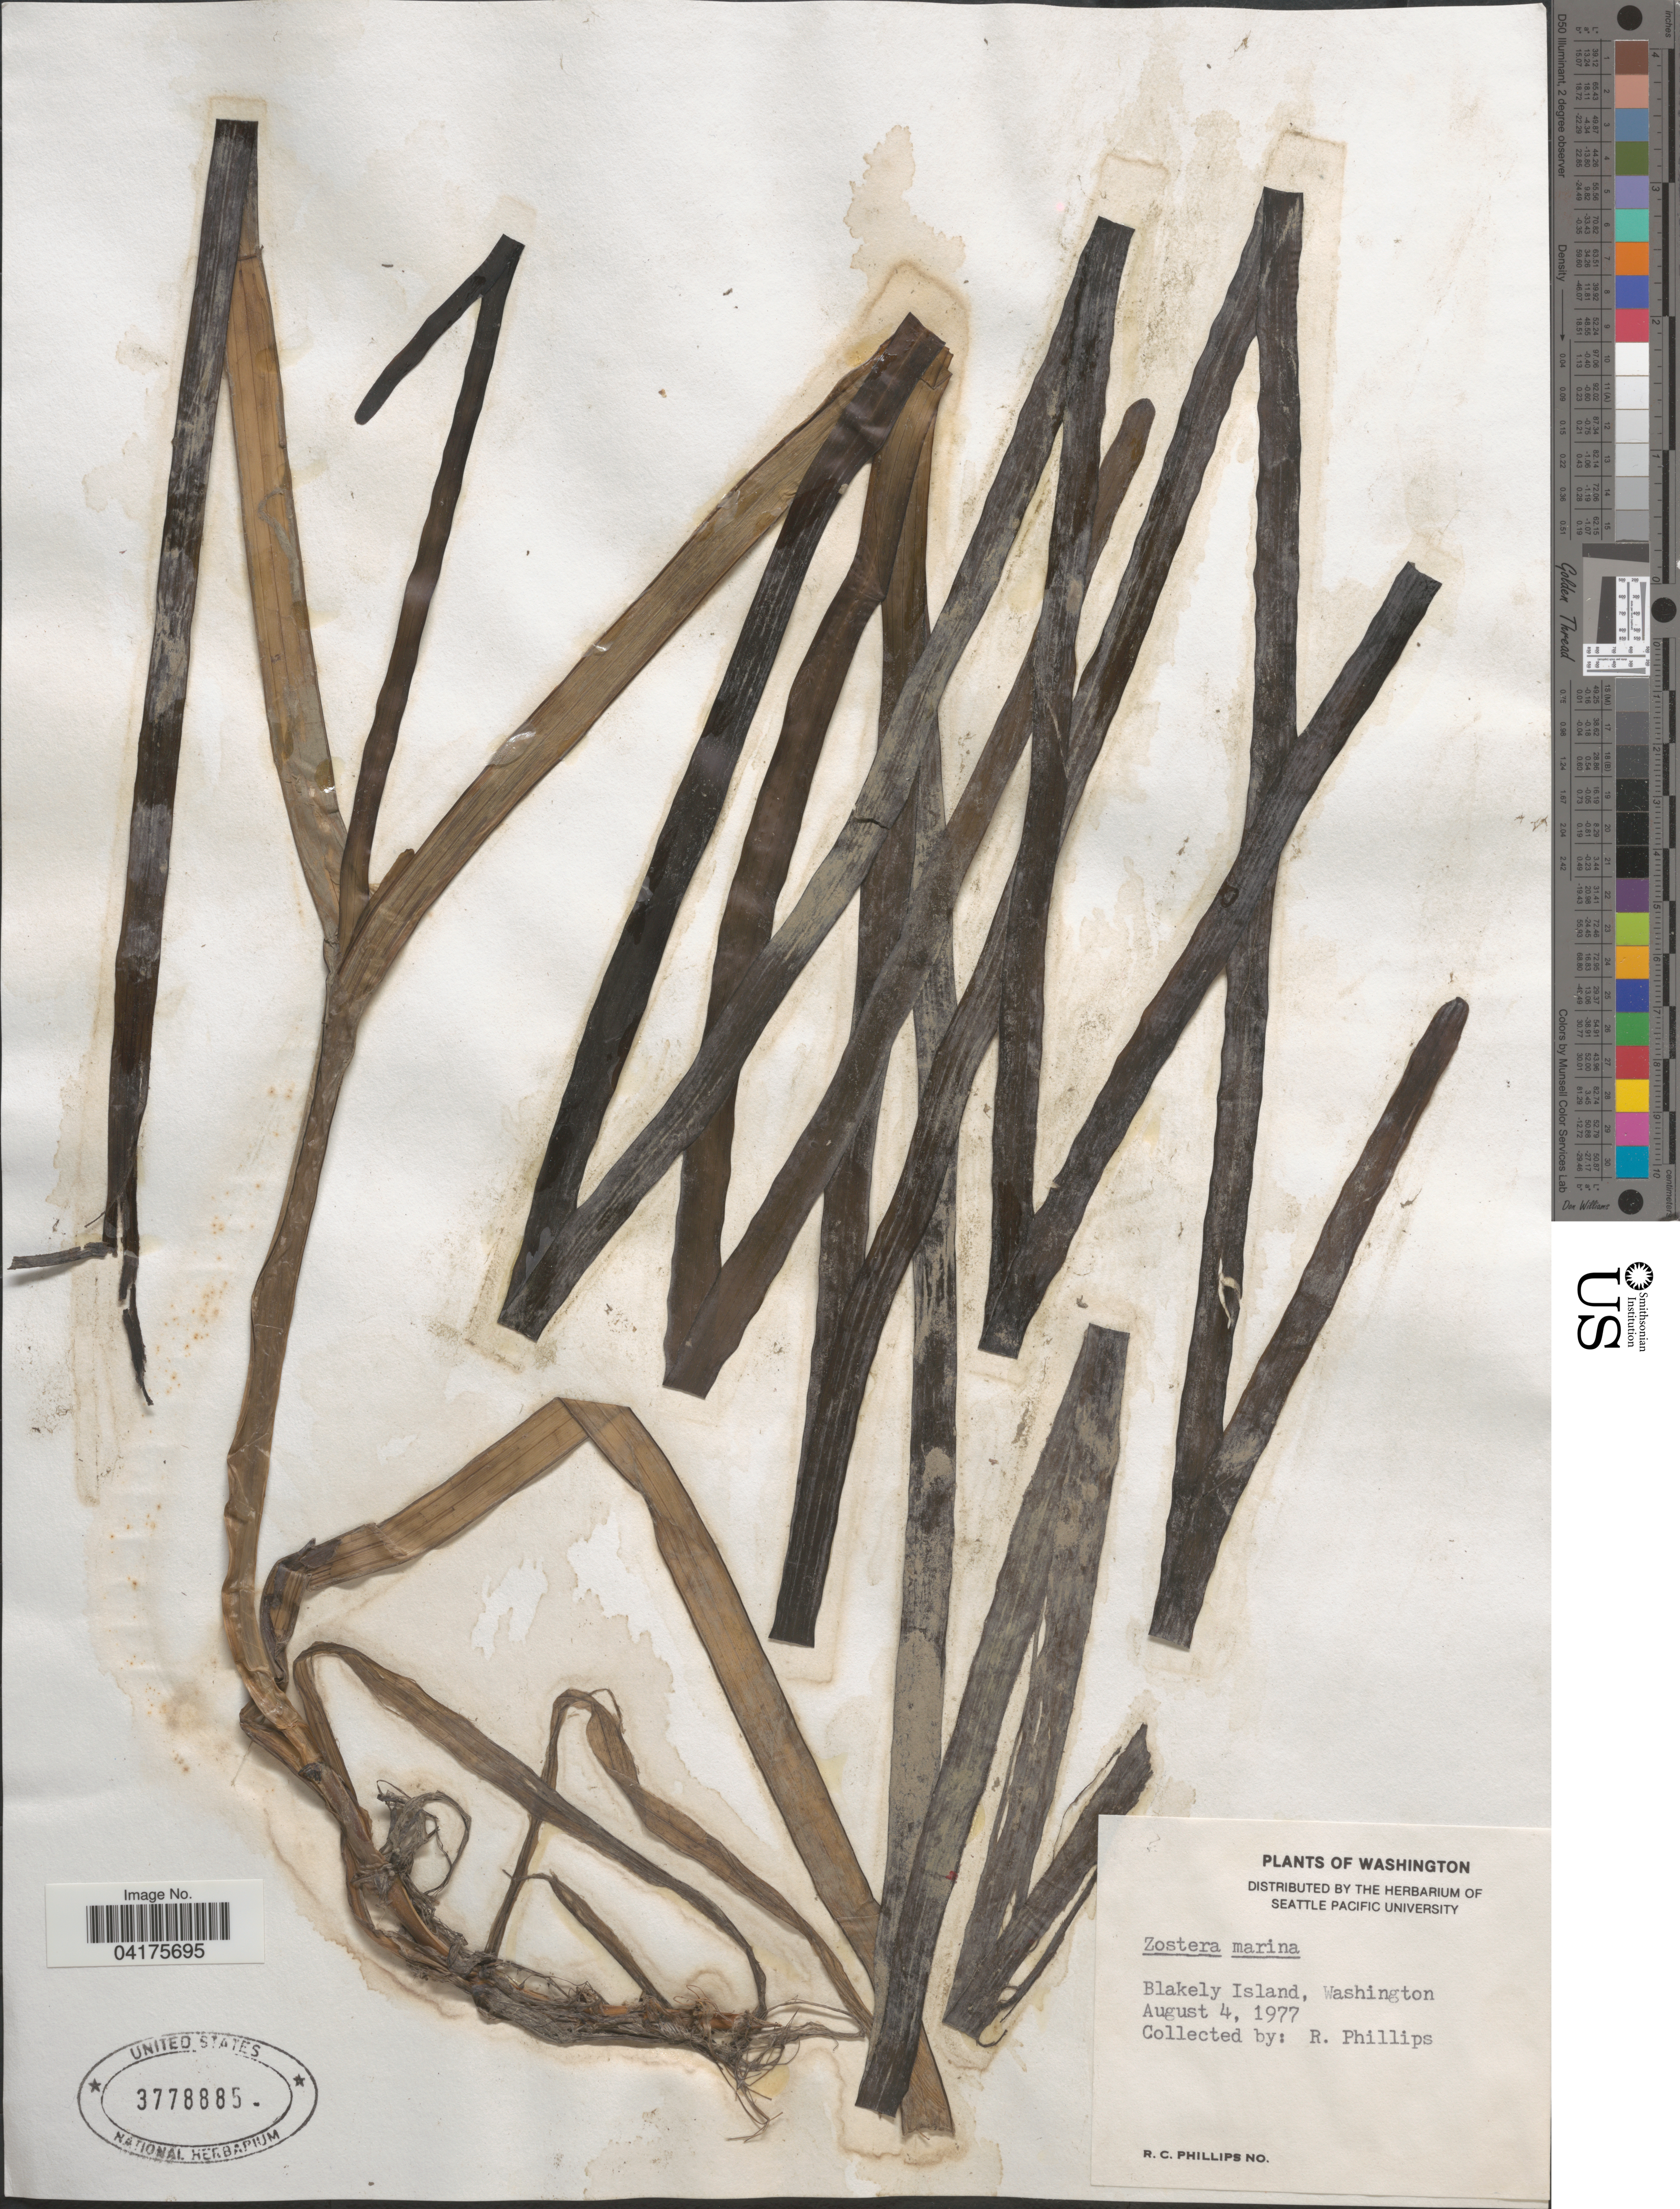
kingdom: Plantae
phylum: Tracheophyta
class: Liliopsida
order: Alismatales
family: Zosteraceae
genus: Zostera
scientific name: Zostera marina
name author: L.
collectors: R. C. Phillips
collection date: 1977-08-04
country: United States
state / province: Washington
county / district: San Juan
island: Blakely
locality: Blakely Island.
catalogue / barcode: US 3778885